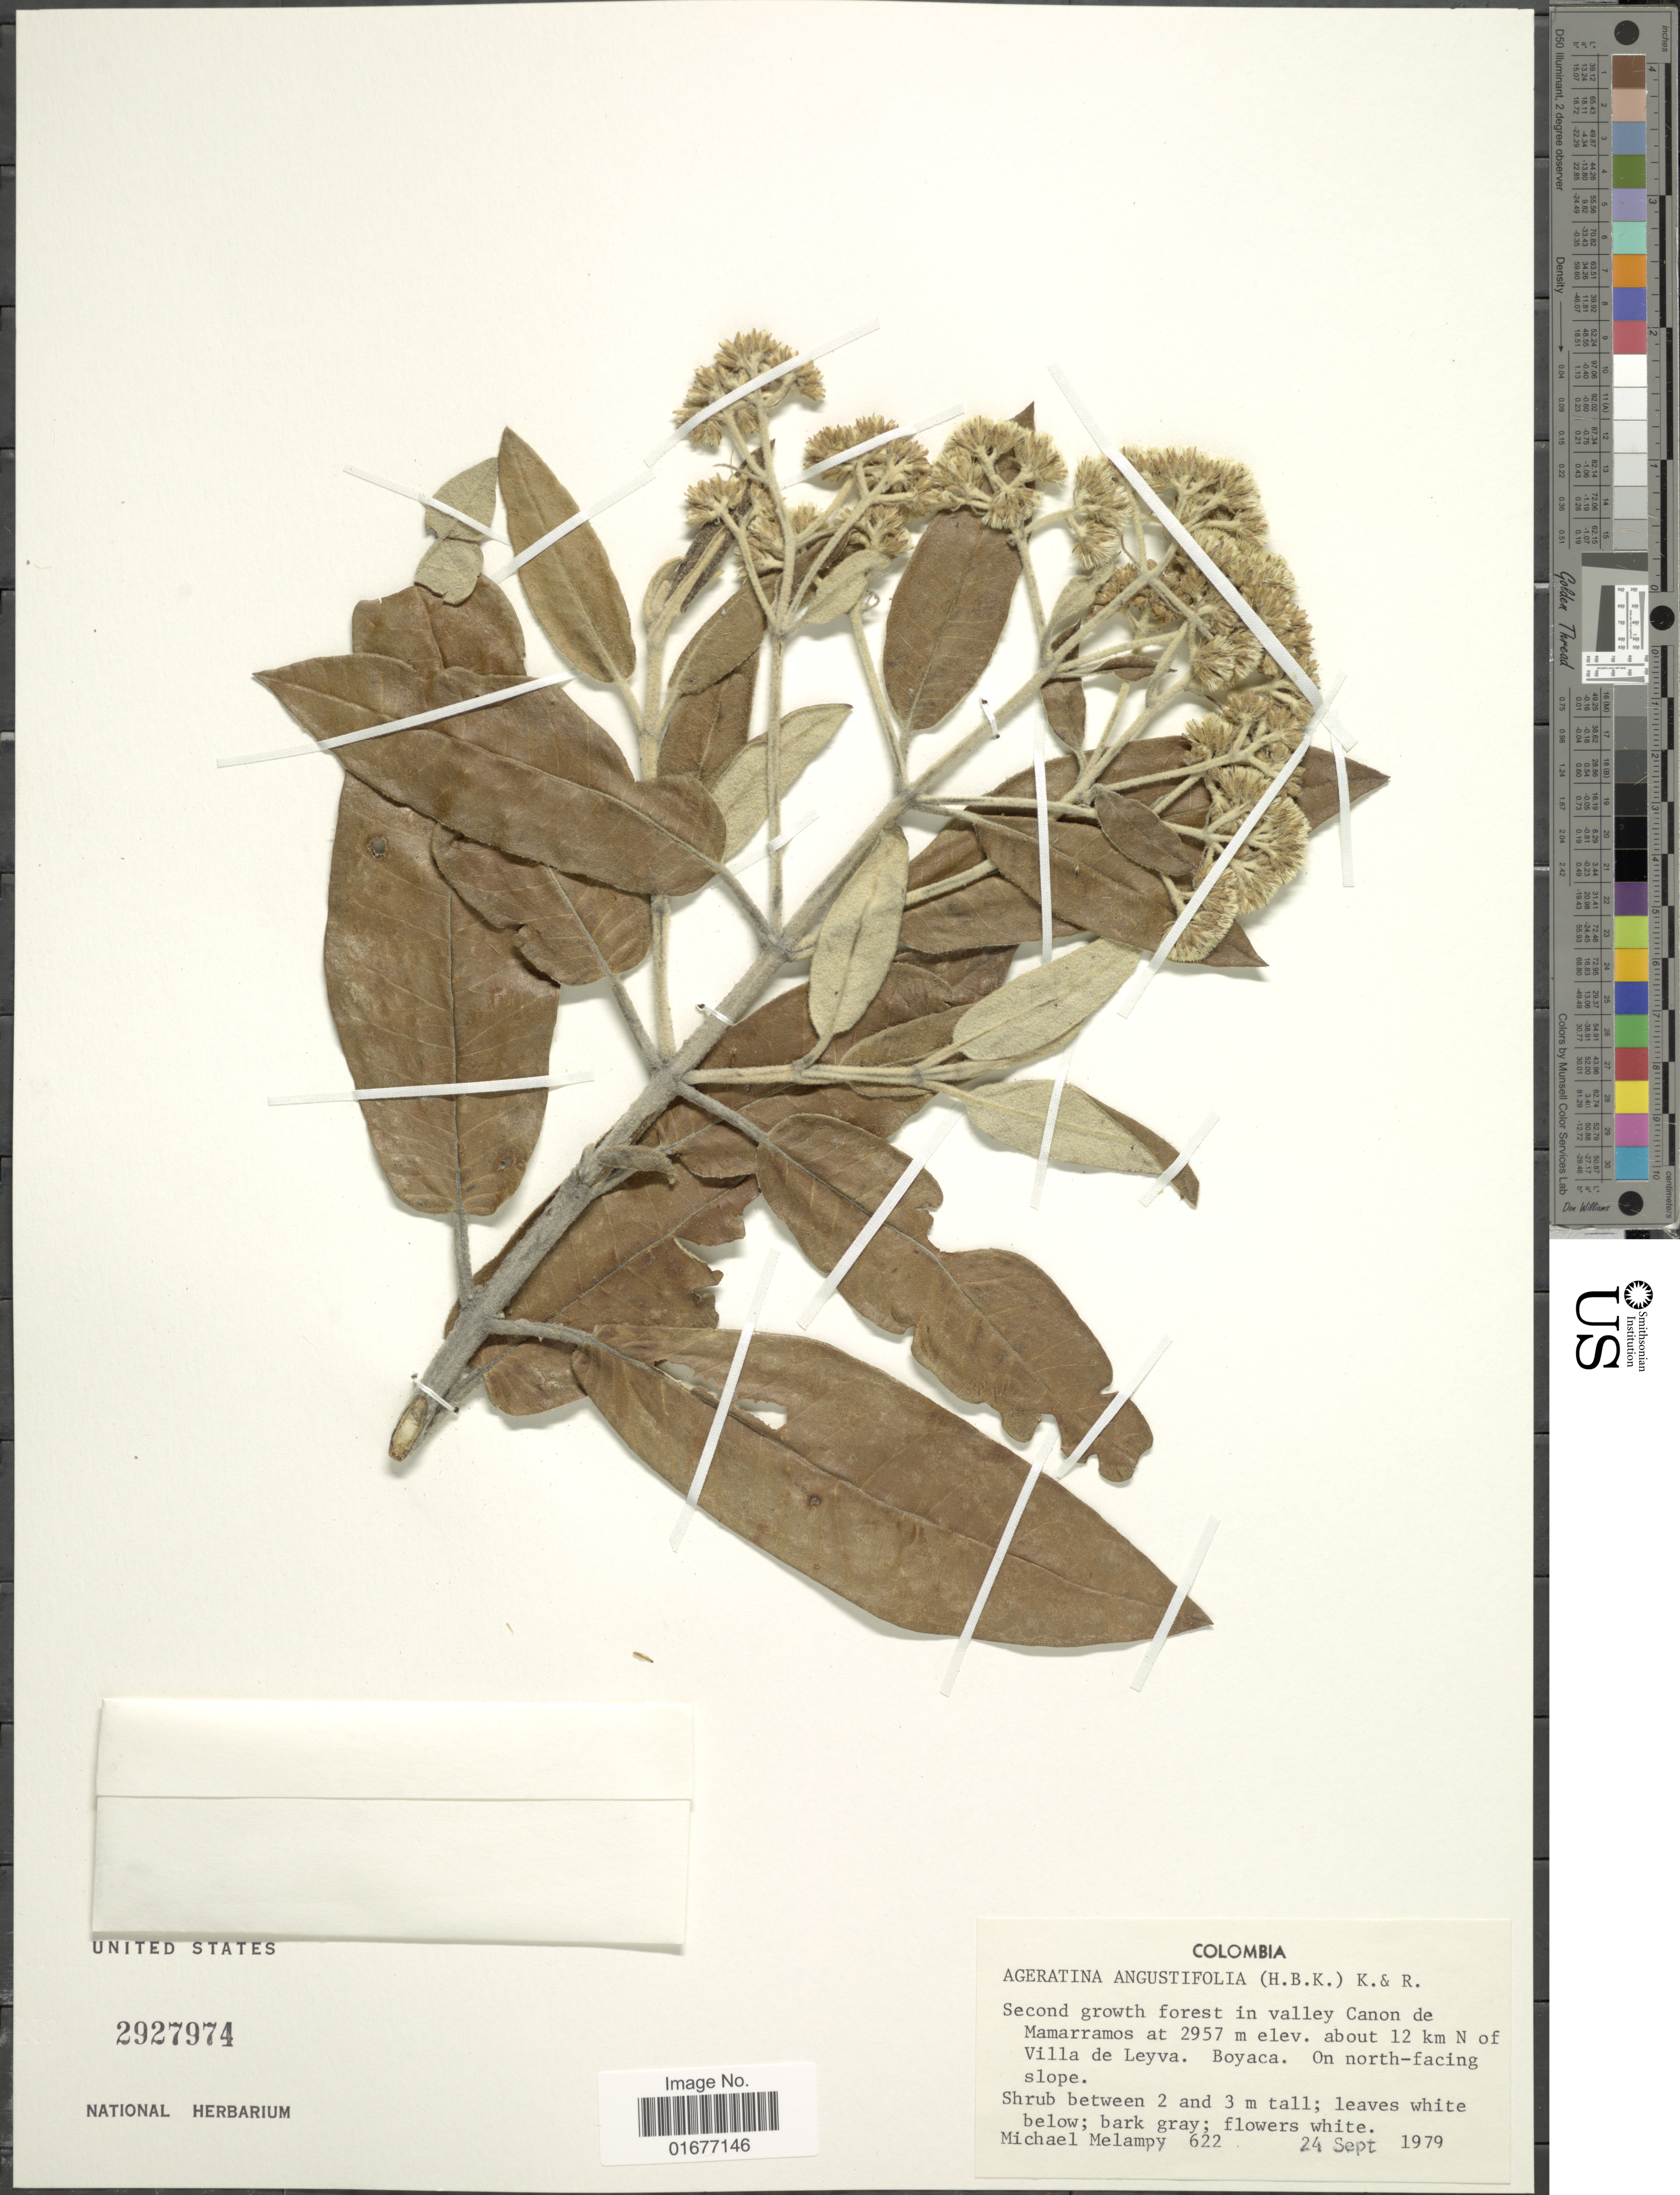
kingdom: Plantae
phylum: Tracheophyta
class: Magnoliopsida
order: Asterales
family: Asteraceae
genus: Ageratina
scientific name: Ageratina angustifolia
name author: (Kunth) R.M. King & H. Rob.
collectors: M. Melampy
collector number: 622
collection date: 1979-06-24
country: Colombia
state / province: Boyacá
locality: In valley Canon de Mamarramos, about 12 km N of Villa de Leyva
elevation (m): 2957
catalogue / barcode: US 2927974